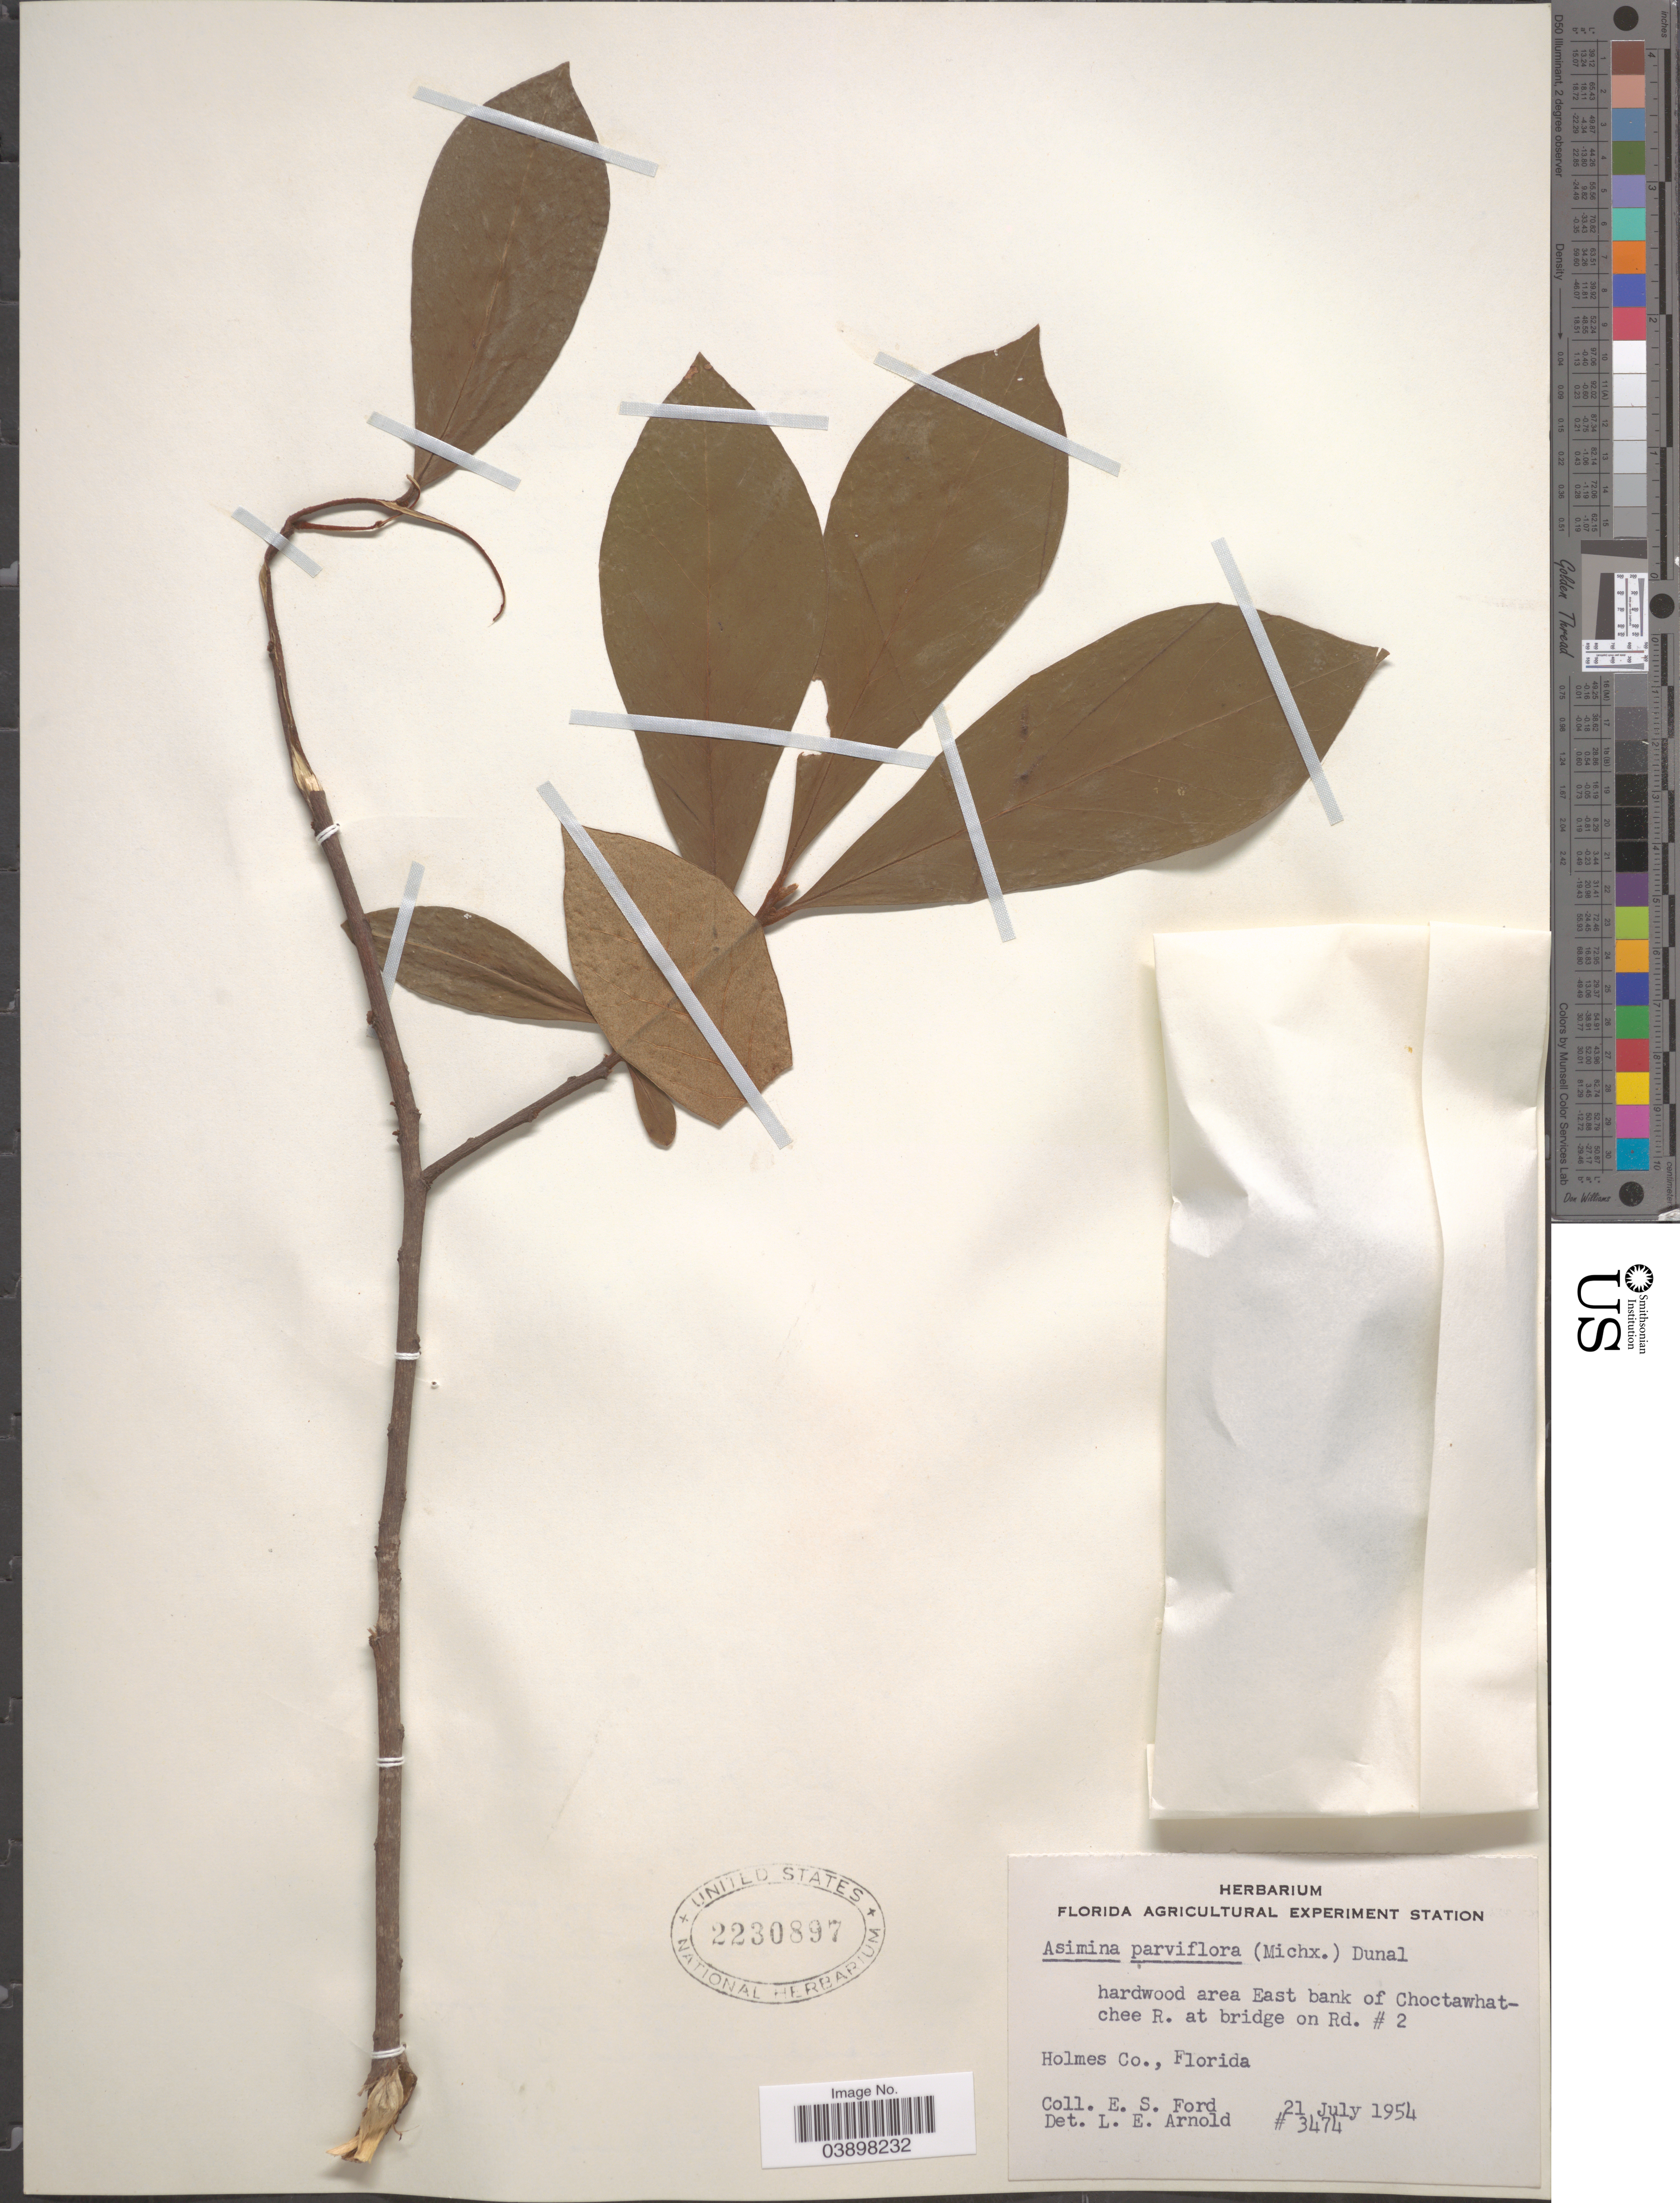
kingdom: Plantae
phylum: Tracheophyta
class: Magnoliopsida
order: Magnoliales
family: Annonaceae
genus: Asimina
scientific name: Asimina parviflora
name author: (Michx.) Dunal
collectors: E. Ford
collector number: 3474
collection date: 1954-07-21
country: United States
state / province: Florida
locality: Harwood area East bank of Choctawhatchee R. at bridge on Rd. #2. Holmes Co.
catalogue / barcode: US 2230897